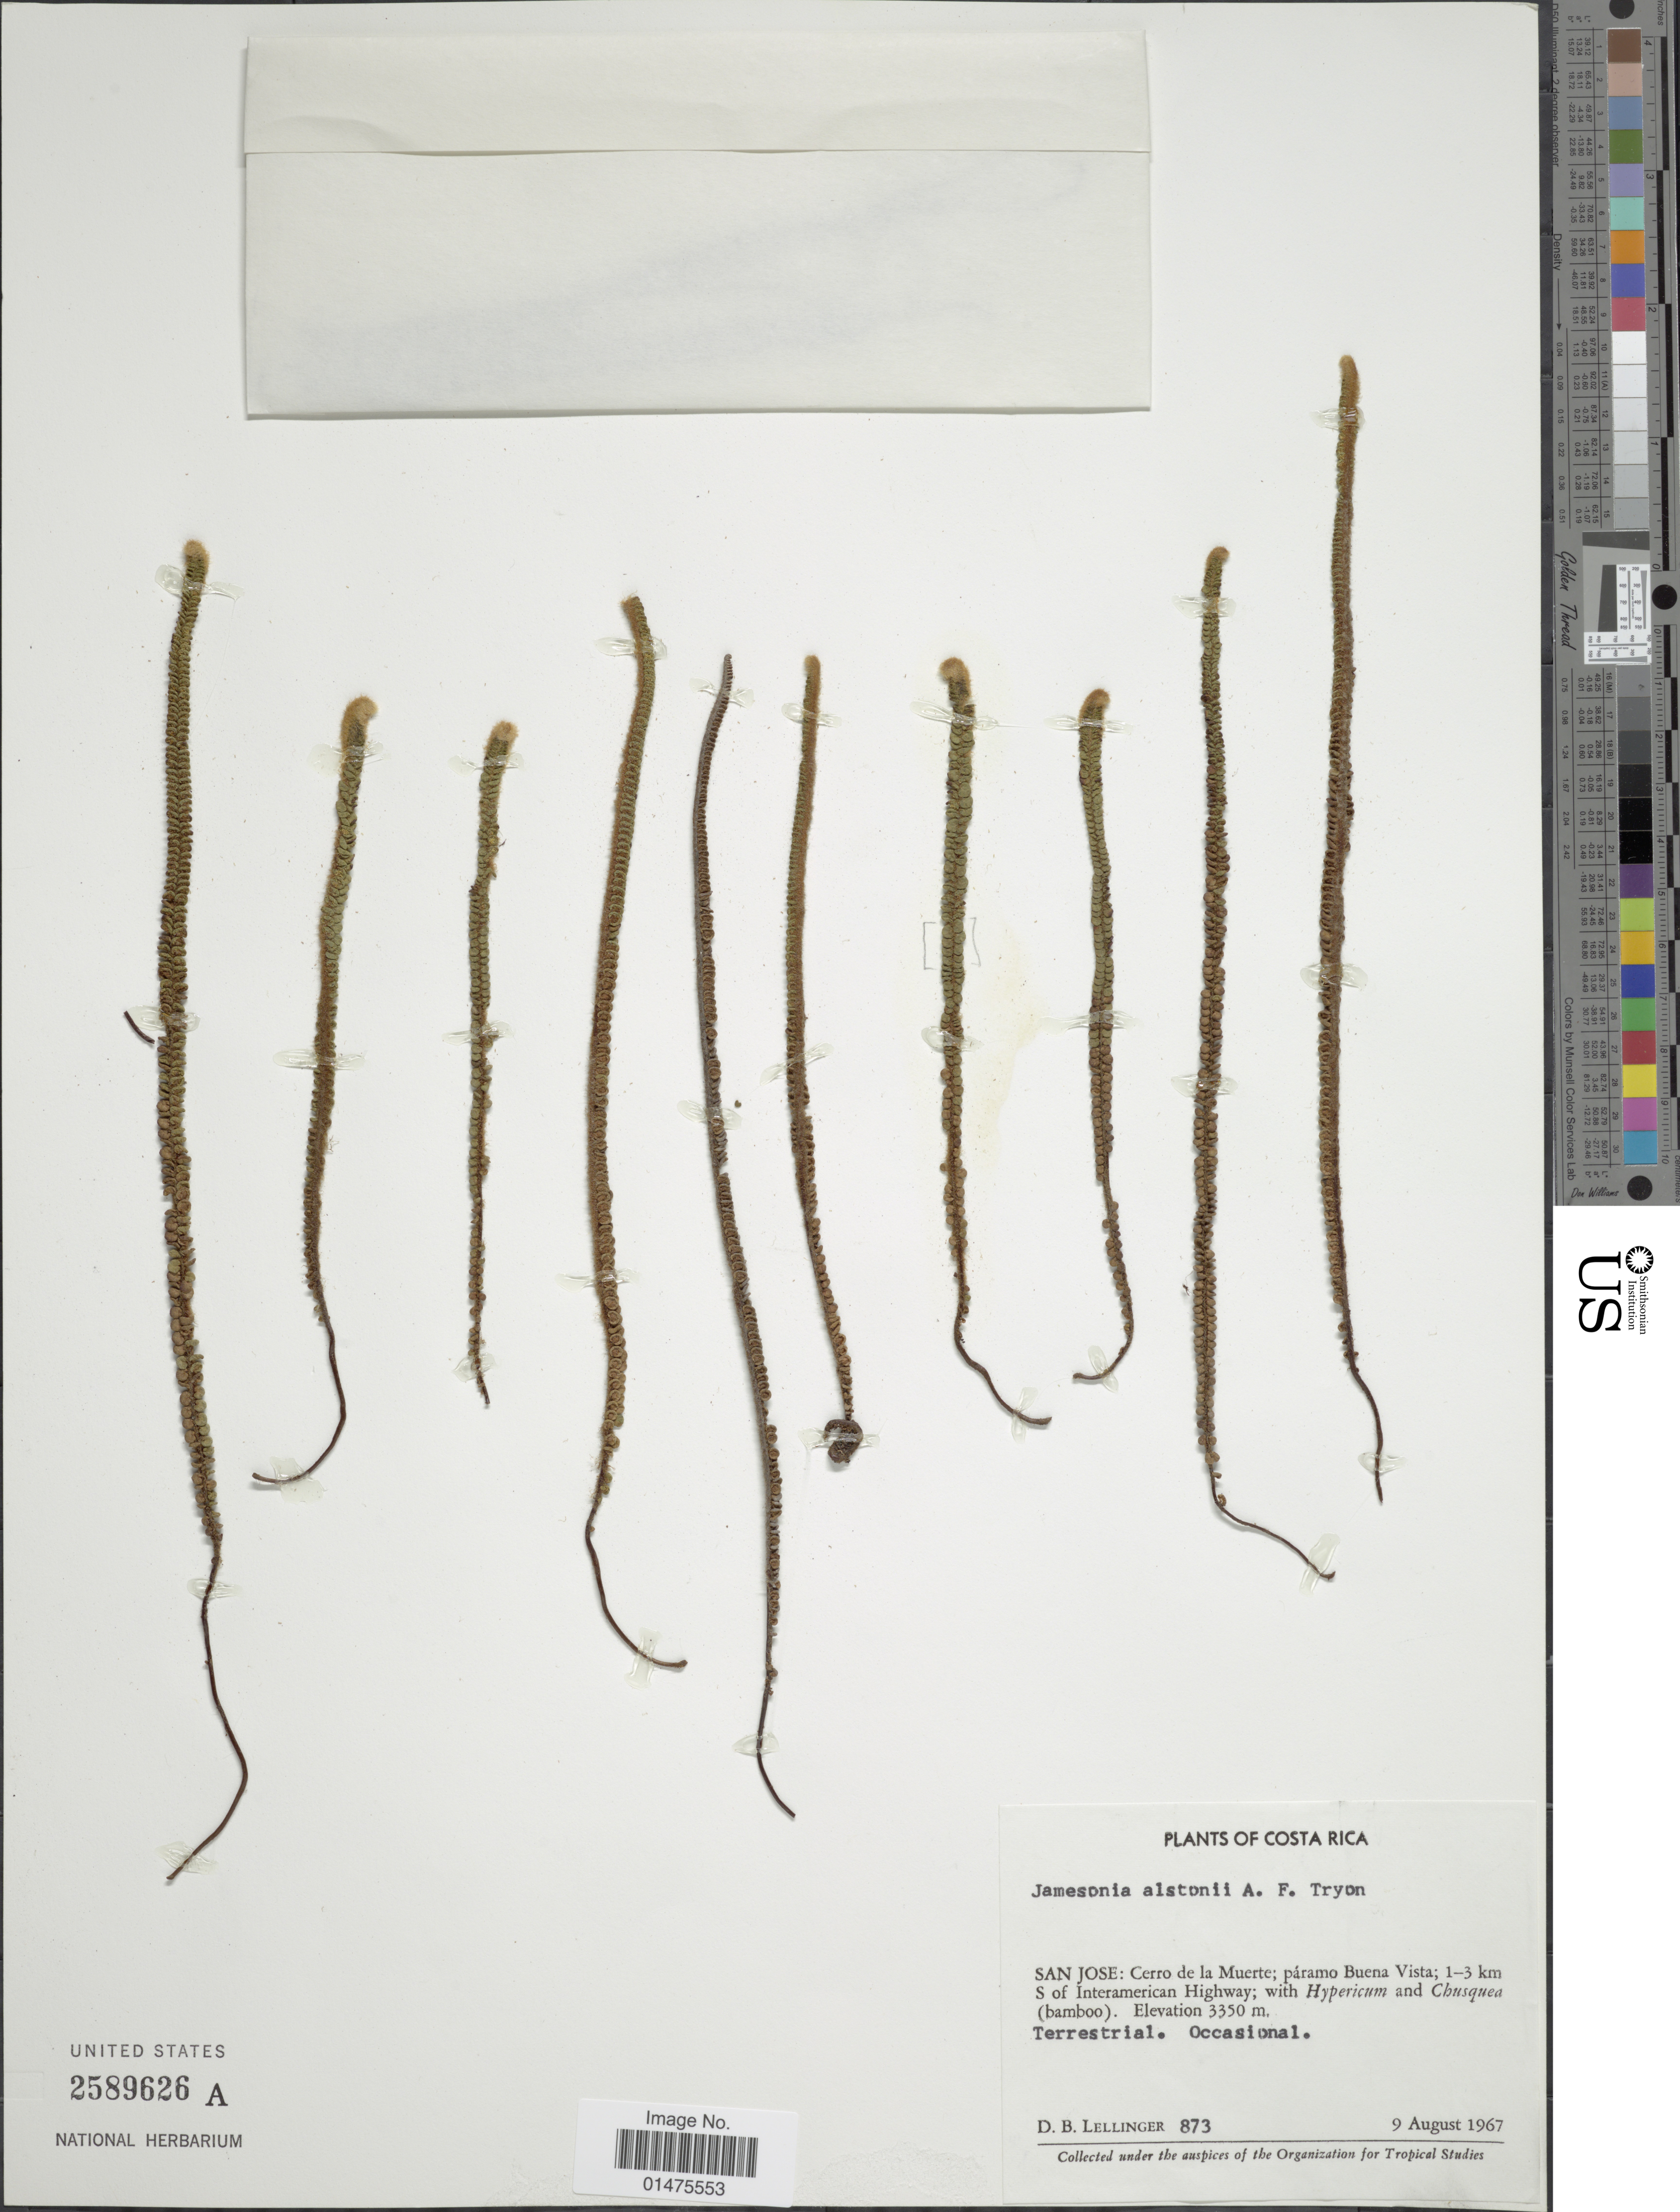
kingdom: Plantae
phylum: Tracheophyta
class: Polypodiopsida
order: Polypodiales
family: Pteridaceae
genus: Jamesonia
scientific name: Jamesonia alstonii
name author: A.F. Tryon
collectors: D. B. Lellinger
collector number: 873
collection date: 1967-08-09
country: Costa Rica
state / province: San José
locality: Cerro de la Muerte; páramo Buena Vista; 1-3 km S of Interamerican Highway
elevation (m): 3350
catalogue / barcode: US 2589626A